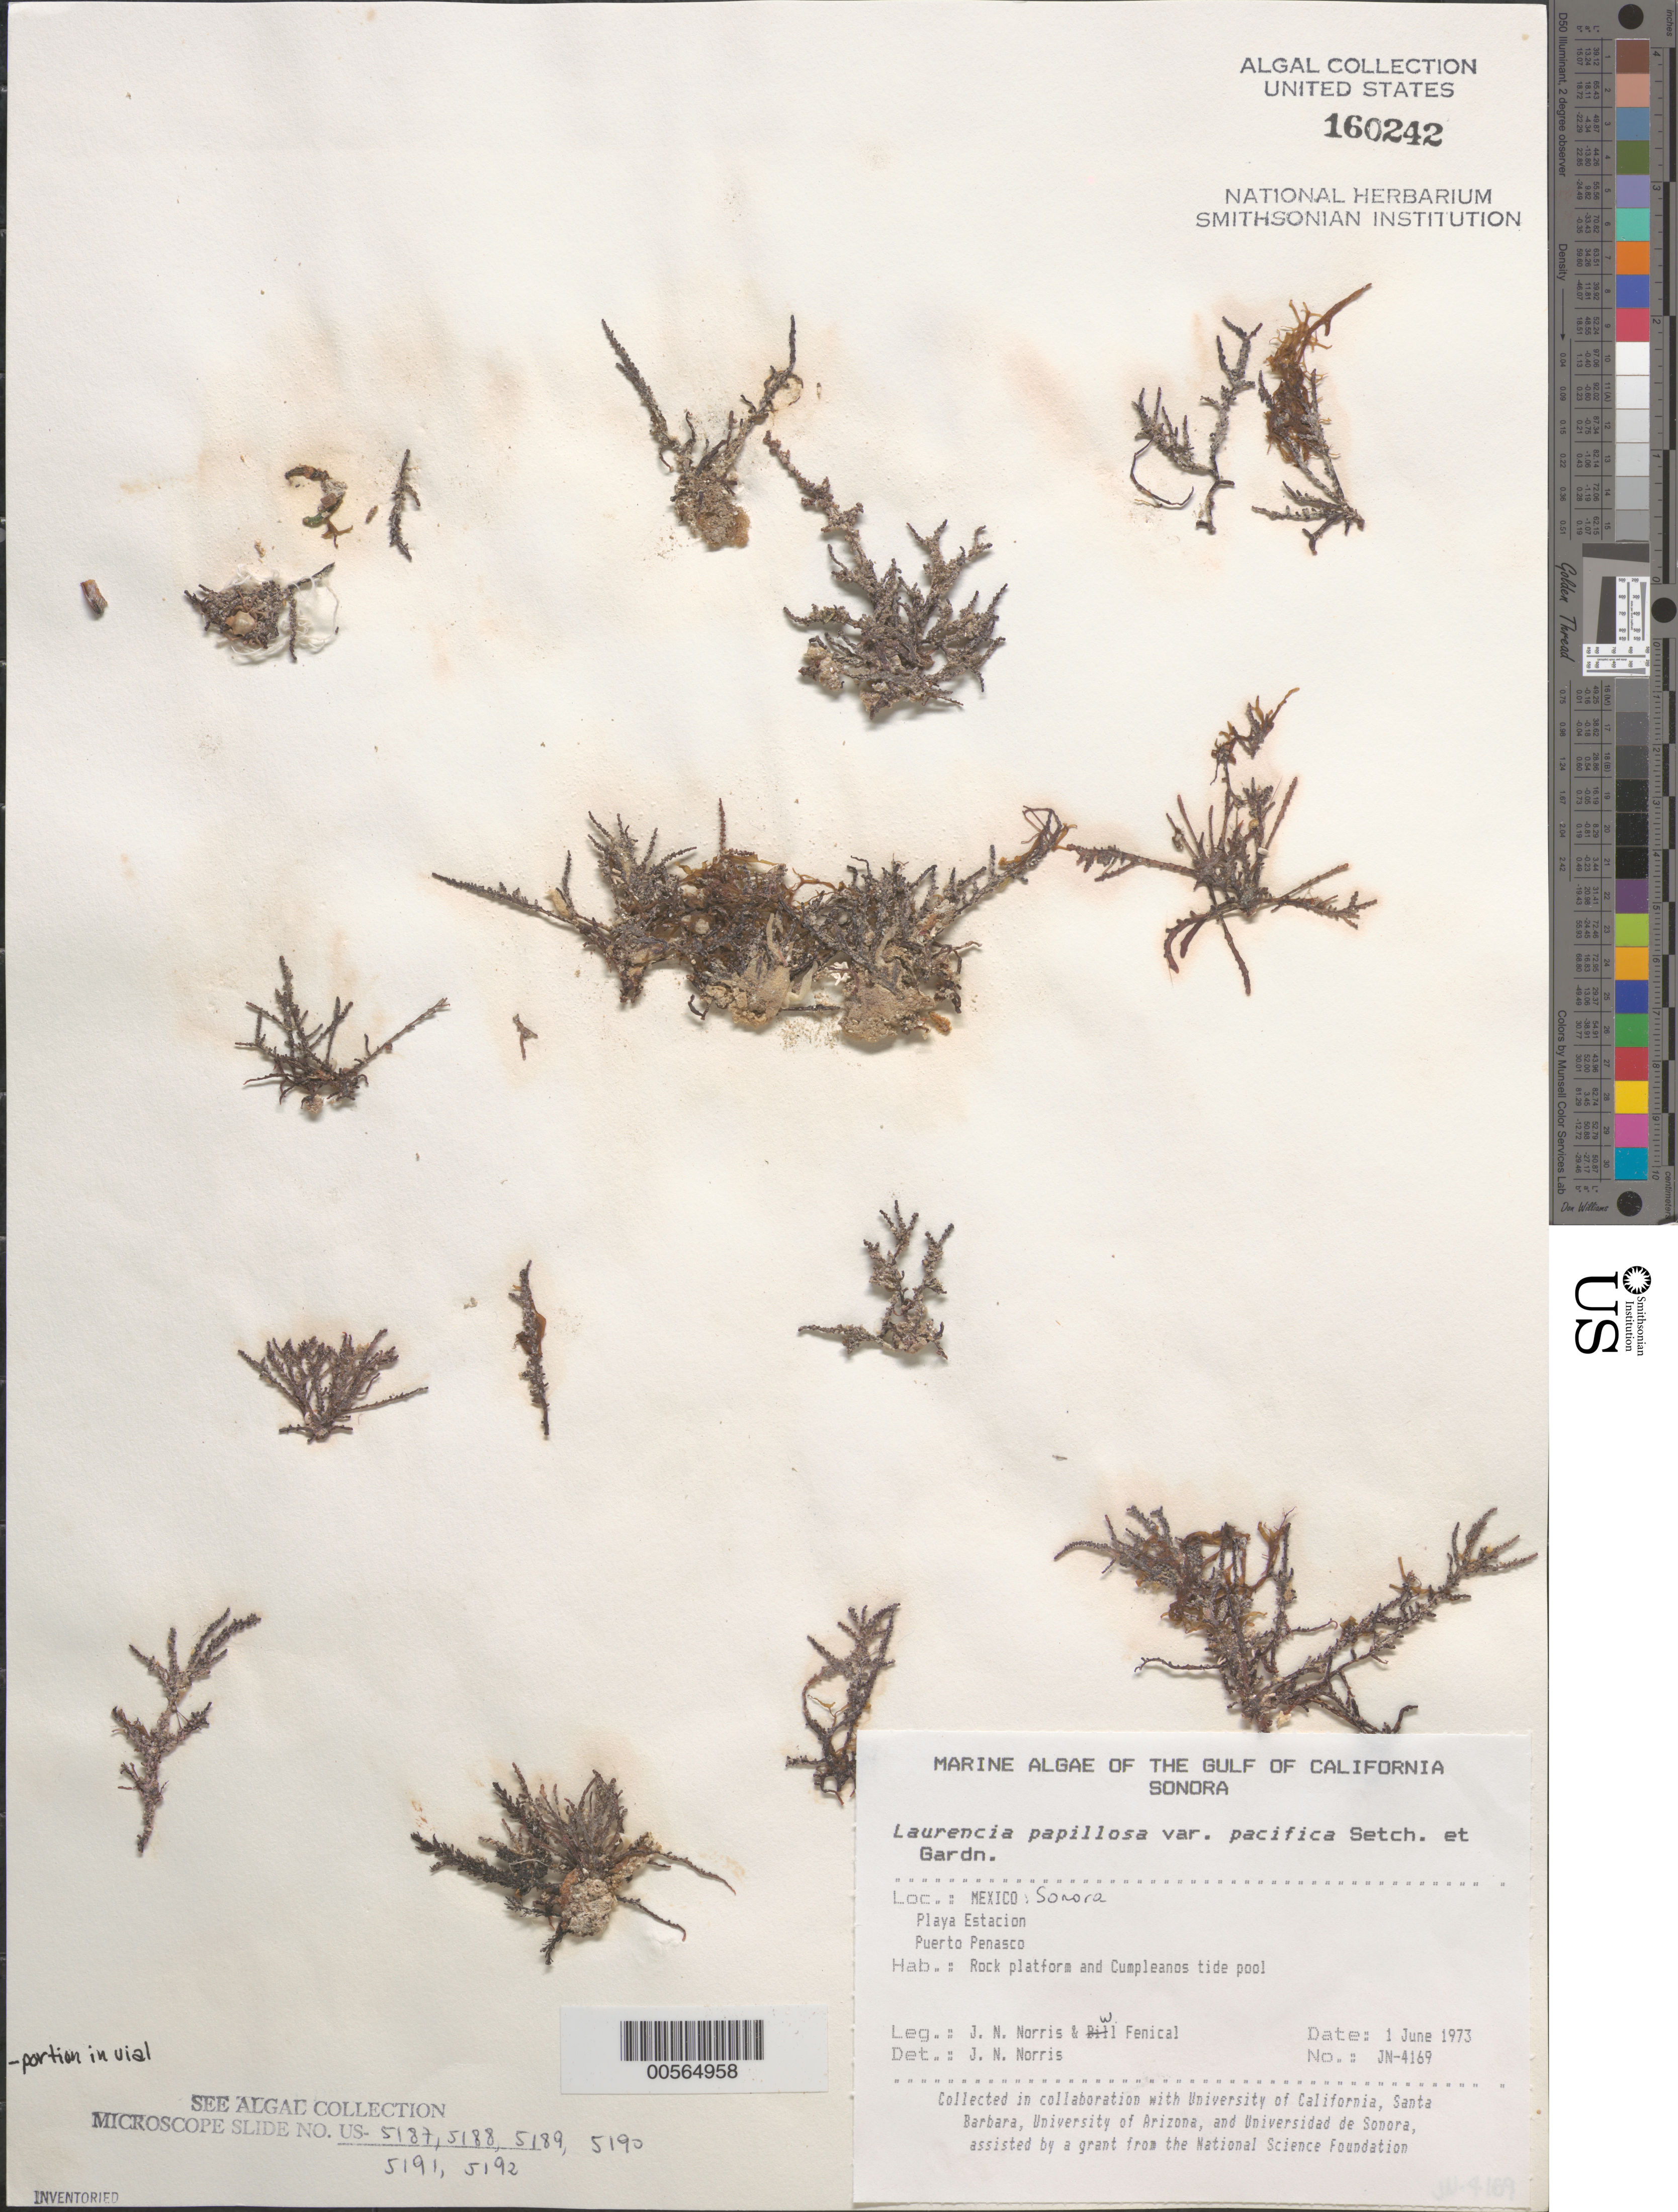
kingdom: Plantae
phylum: Rhodophyta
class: Florideophyceae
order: Ceramiales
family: Rhodomelaceae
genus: Palisada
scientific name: Palisada perforata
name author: (Bory) K.W. Nam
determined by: Algae name updating Project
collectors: J. N. Norris & W. Fenical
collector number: JN-4169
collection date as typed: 01 Jun 1973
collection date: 1973-06-01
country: Mexico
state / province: Sonora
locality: Playa Estacion, Puerto Penasco, Cumpleanos Tide Pool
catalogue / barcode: US 160242